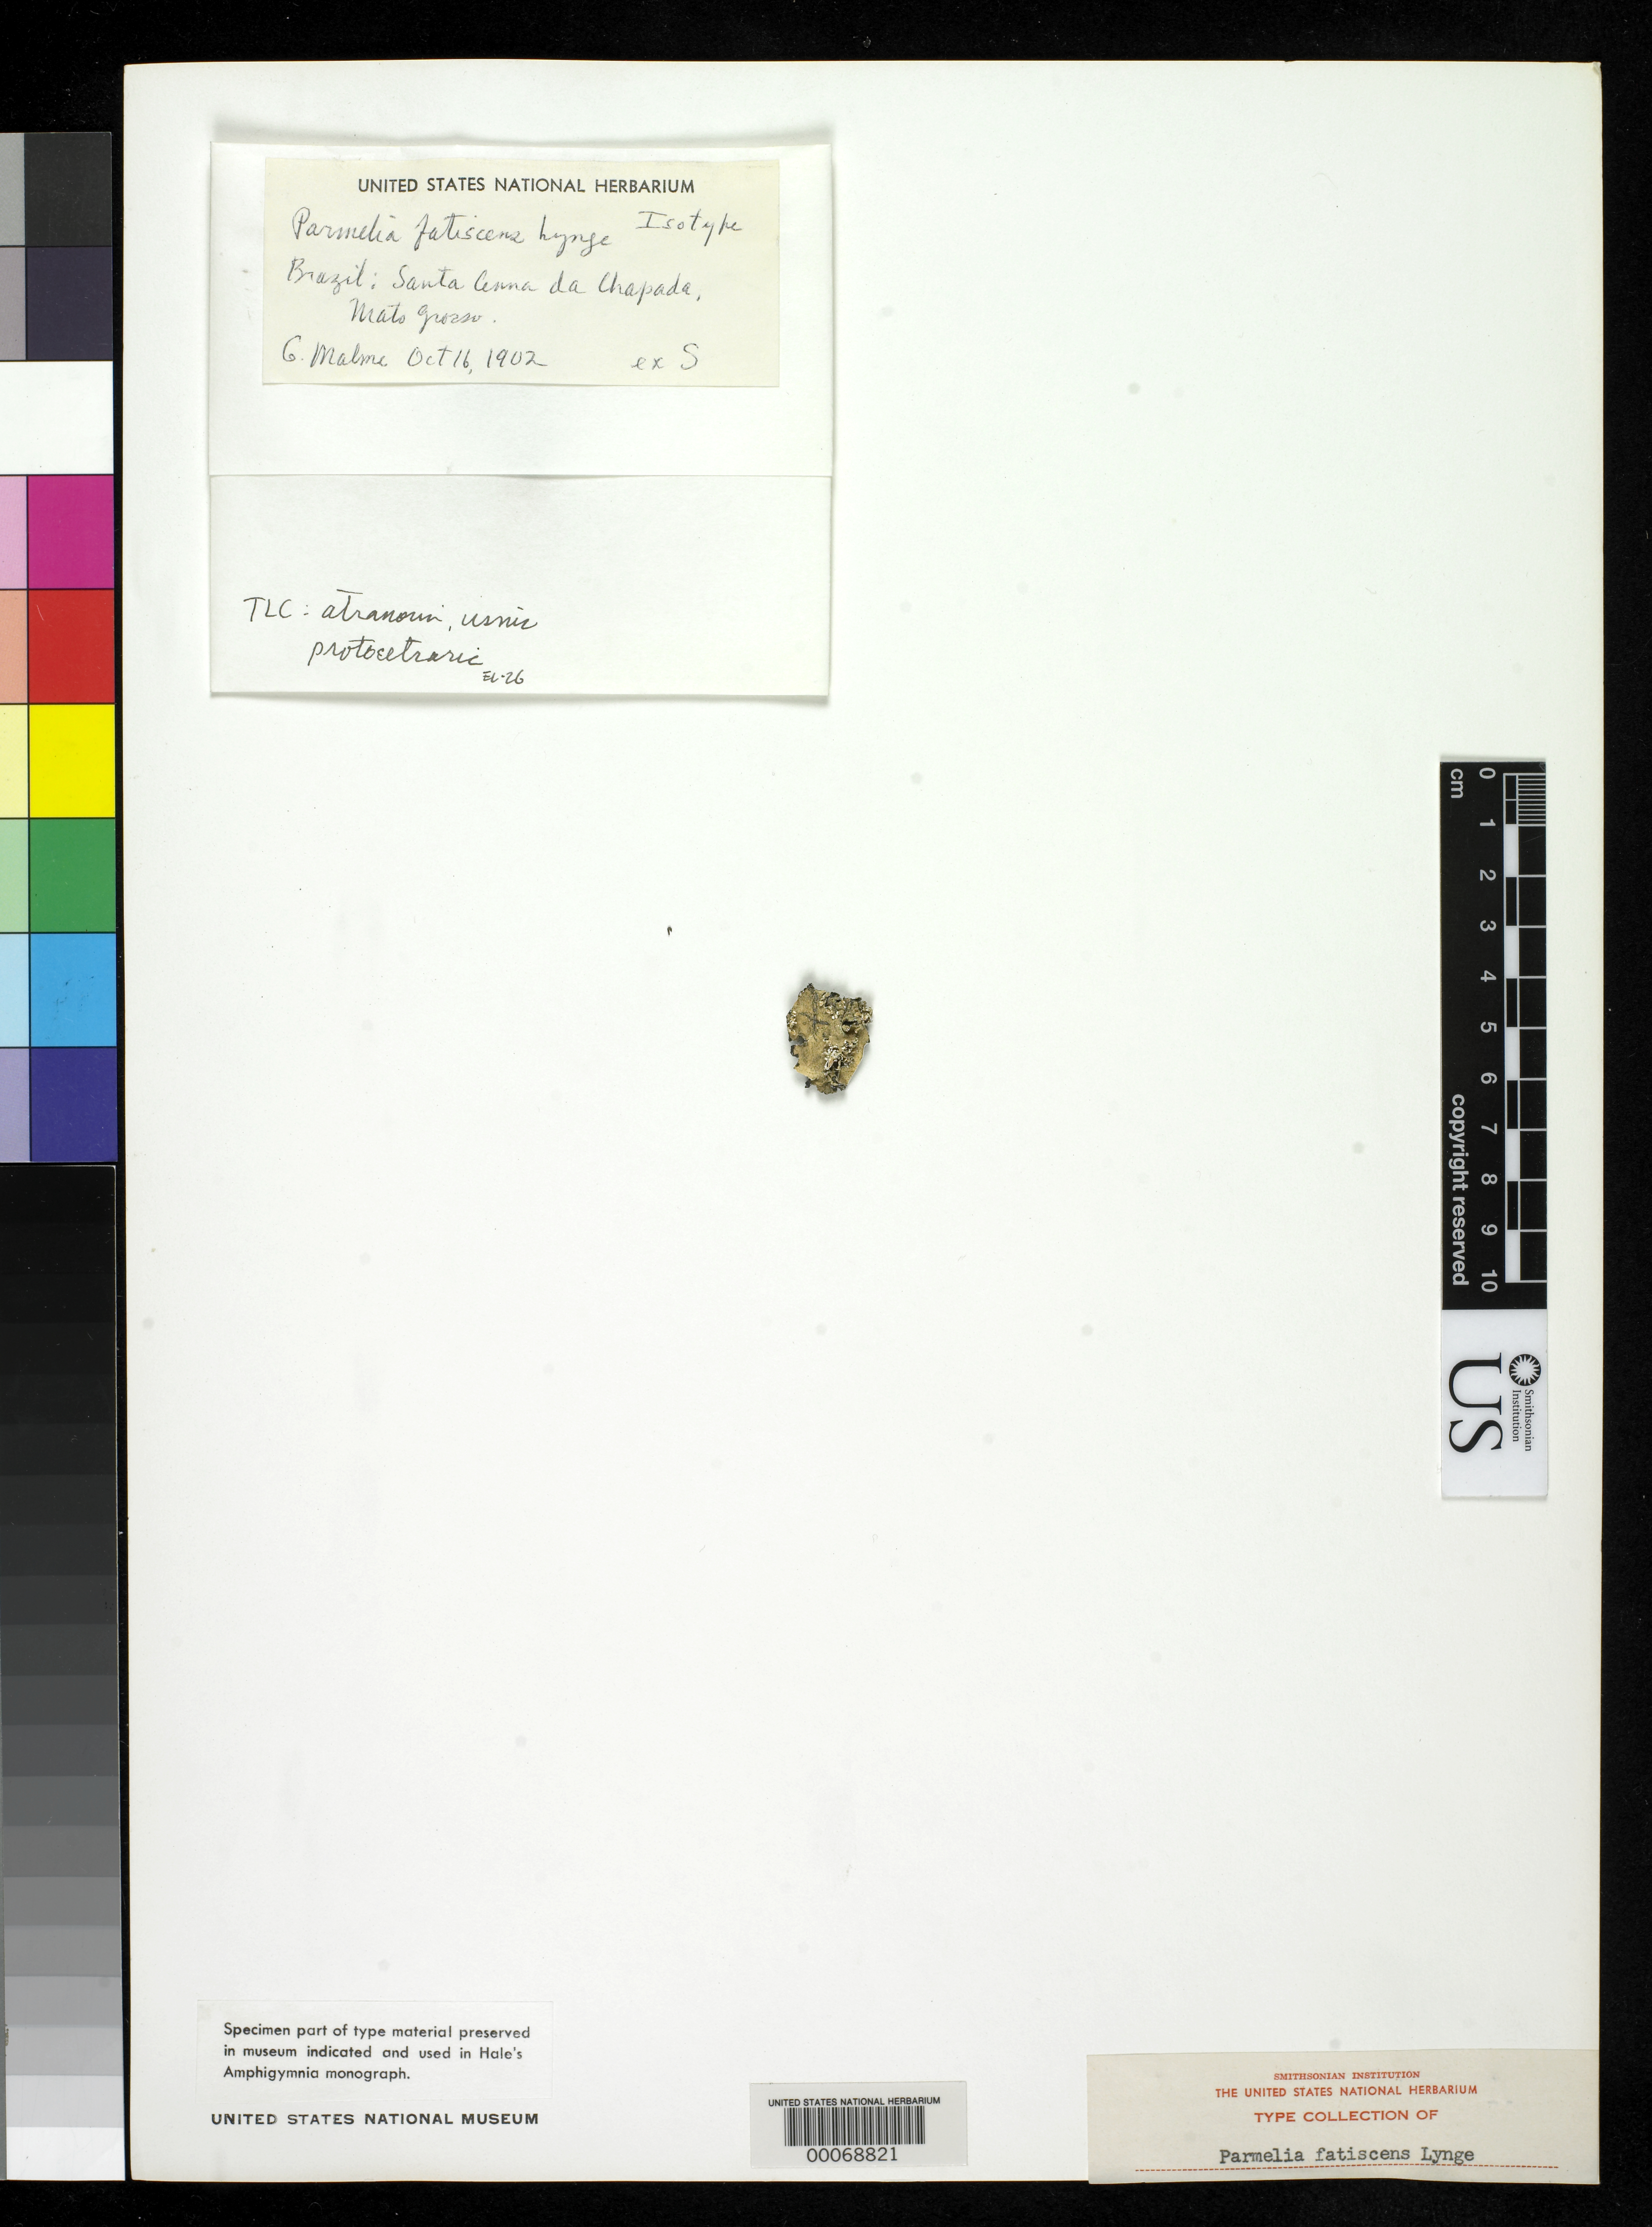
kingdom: Fungi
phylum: Ascomycota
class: Lecanoromycetes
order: Lecanorales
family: Parmeliaceae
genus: Parmelia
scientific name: Parmelia fatiscens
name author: Lynge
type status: Isotype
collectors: G. O. A. Malme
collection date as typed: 14 Oct 1902 to 16 Oct 1902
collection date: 1902-10-14/1902-10-16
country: Brazil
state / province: Mato Grosso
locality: Santa Anna da Chapada.